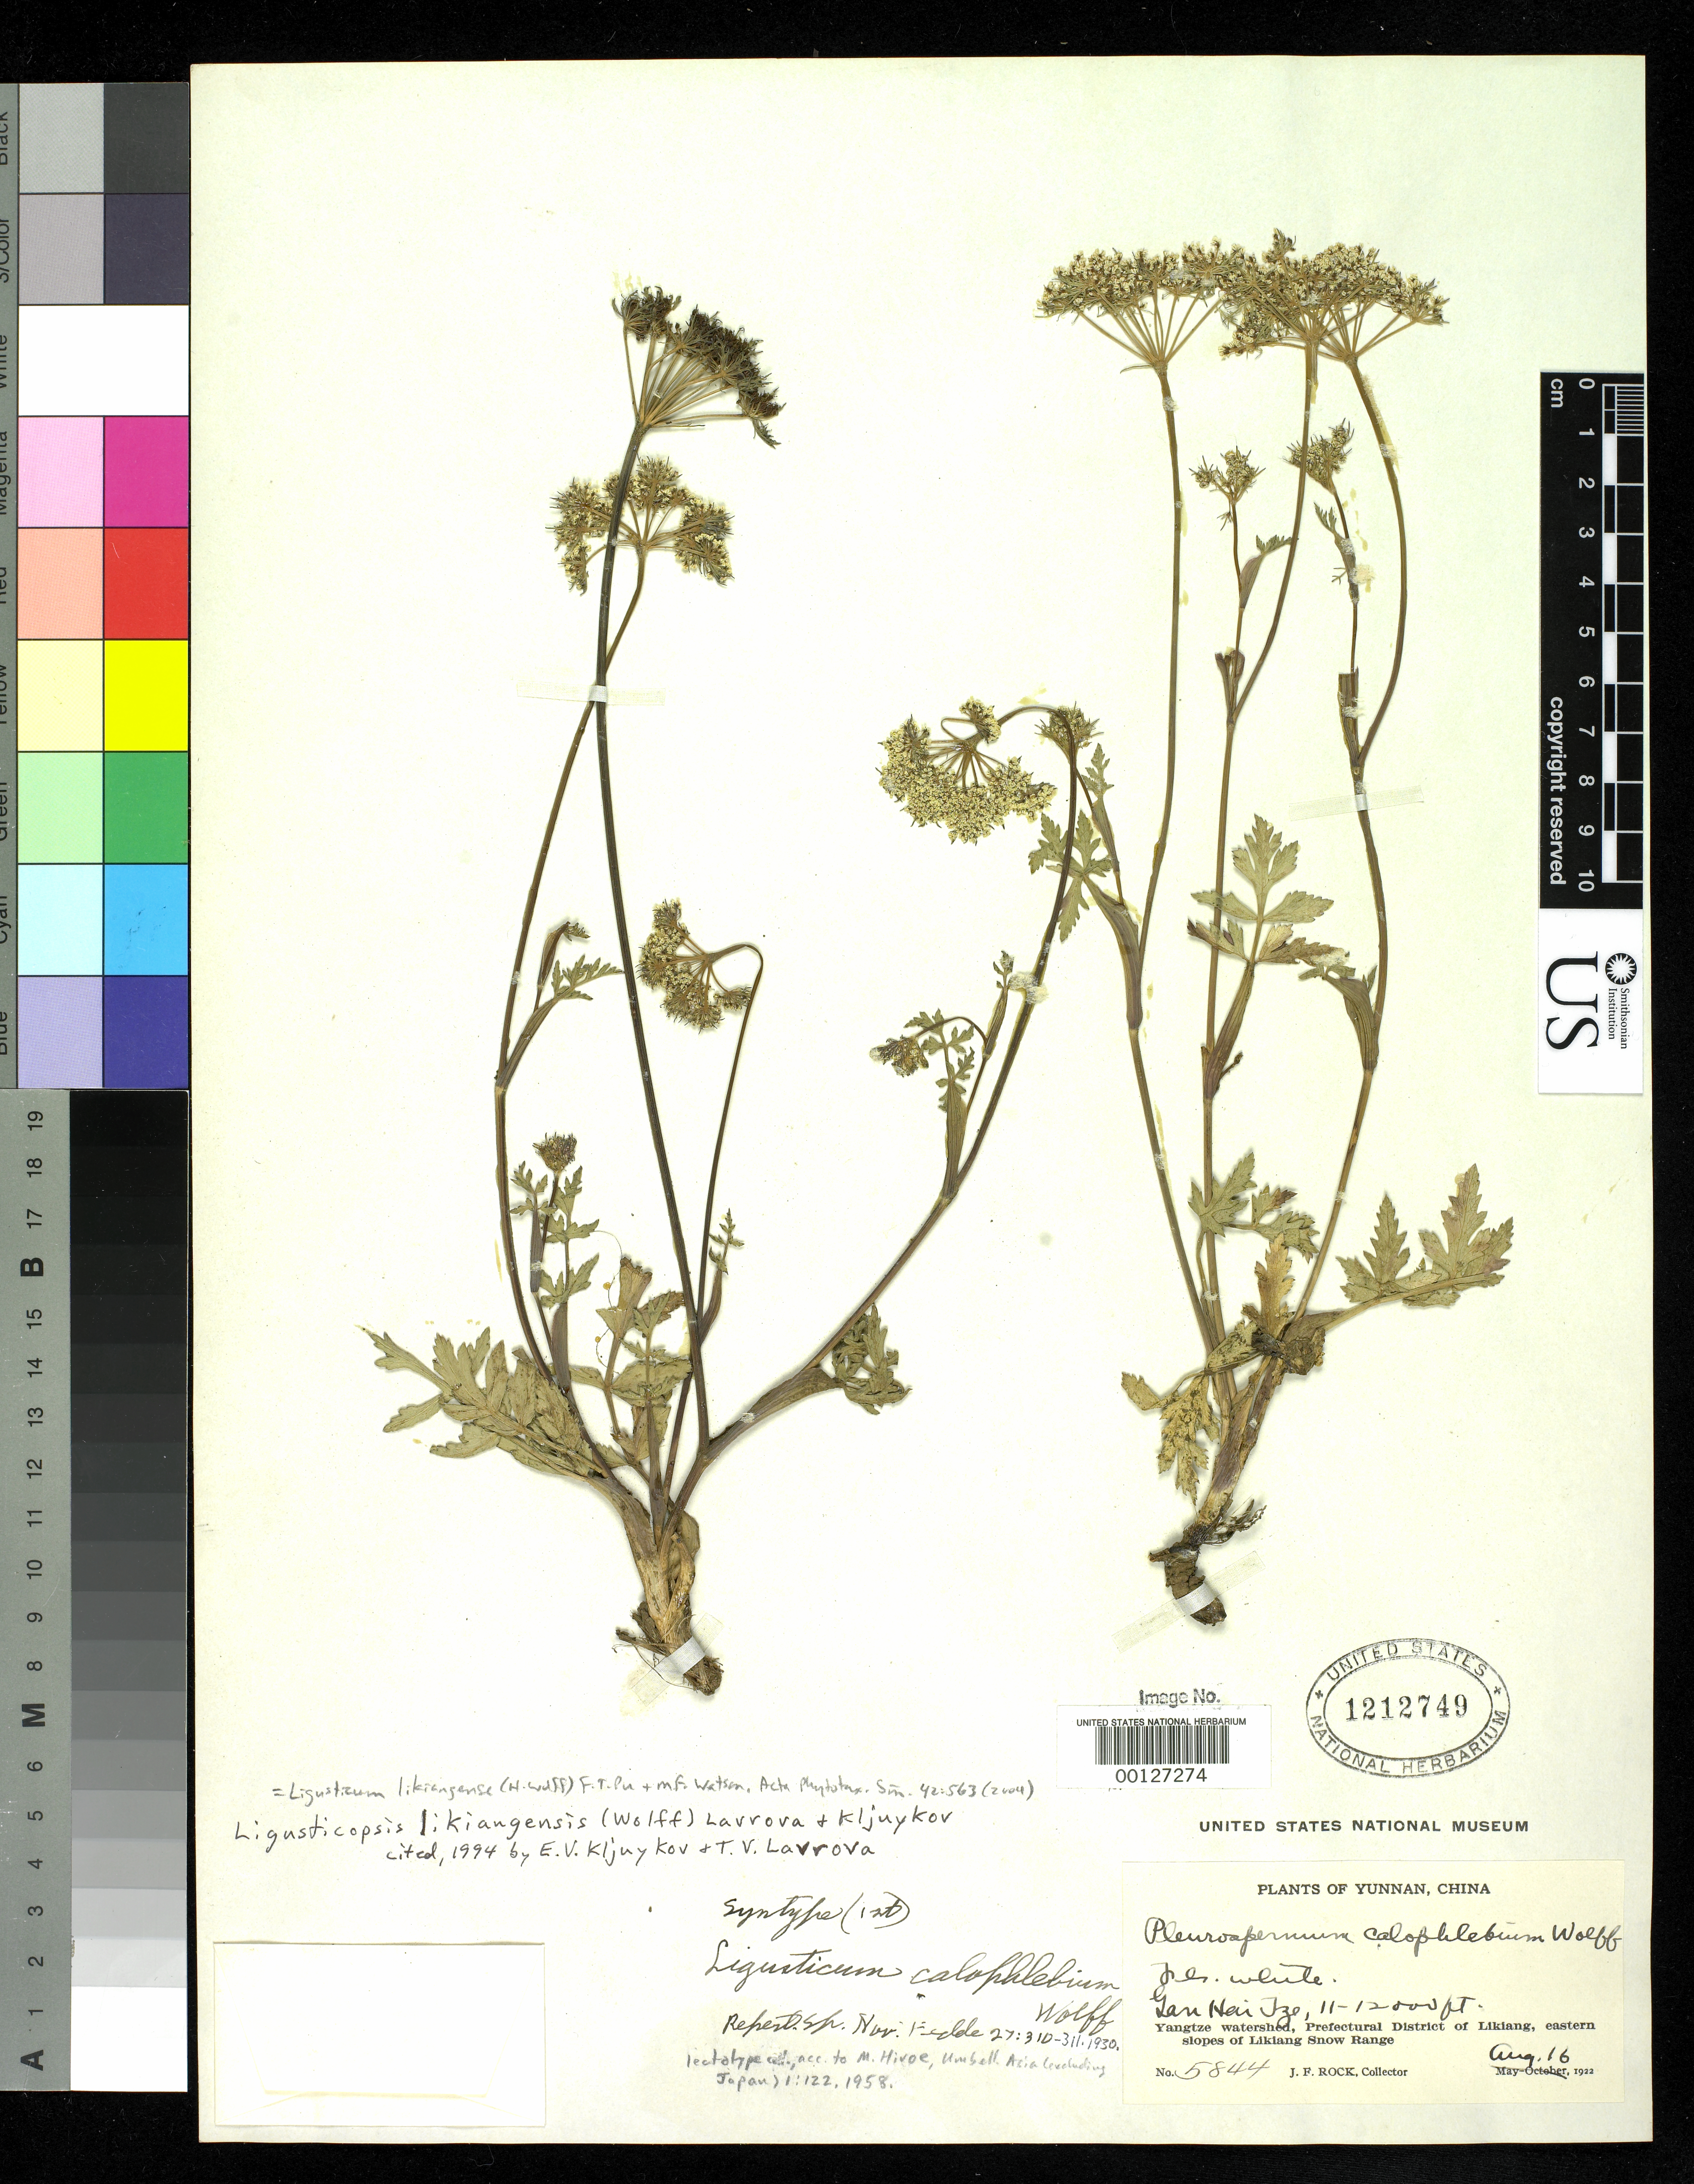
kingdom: Plantae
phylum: Tracheophyta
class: Magnoliopsida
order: Apiales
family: Apiaceae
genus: Ligusticum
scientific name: Ligusticum calophlebicum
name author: H. Wolff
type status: Lectotype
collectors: J. F. Rock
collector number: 5844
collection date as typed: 16 Aug 1922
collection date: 1922-08-16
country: China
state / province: Yunnan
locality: Yantze watershed, Prefectural District of Likiang, eastern slopes of Likiang Snow Range, Gan Hai Tze.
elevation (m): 3353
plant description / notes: Current name as cited by Pu & Watson, Acta Phytotax. Sin. 42: 563 (2004).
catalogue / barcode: US 1212749